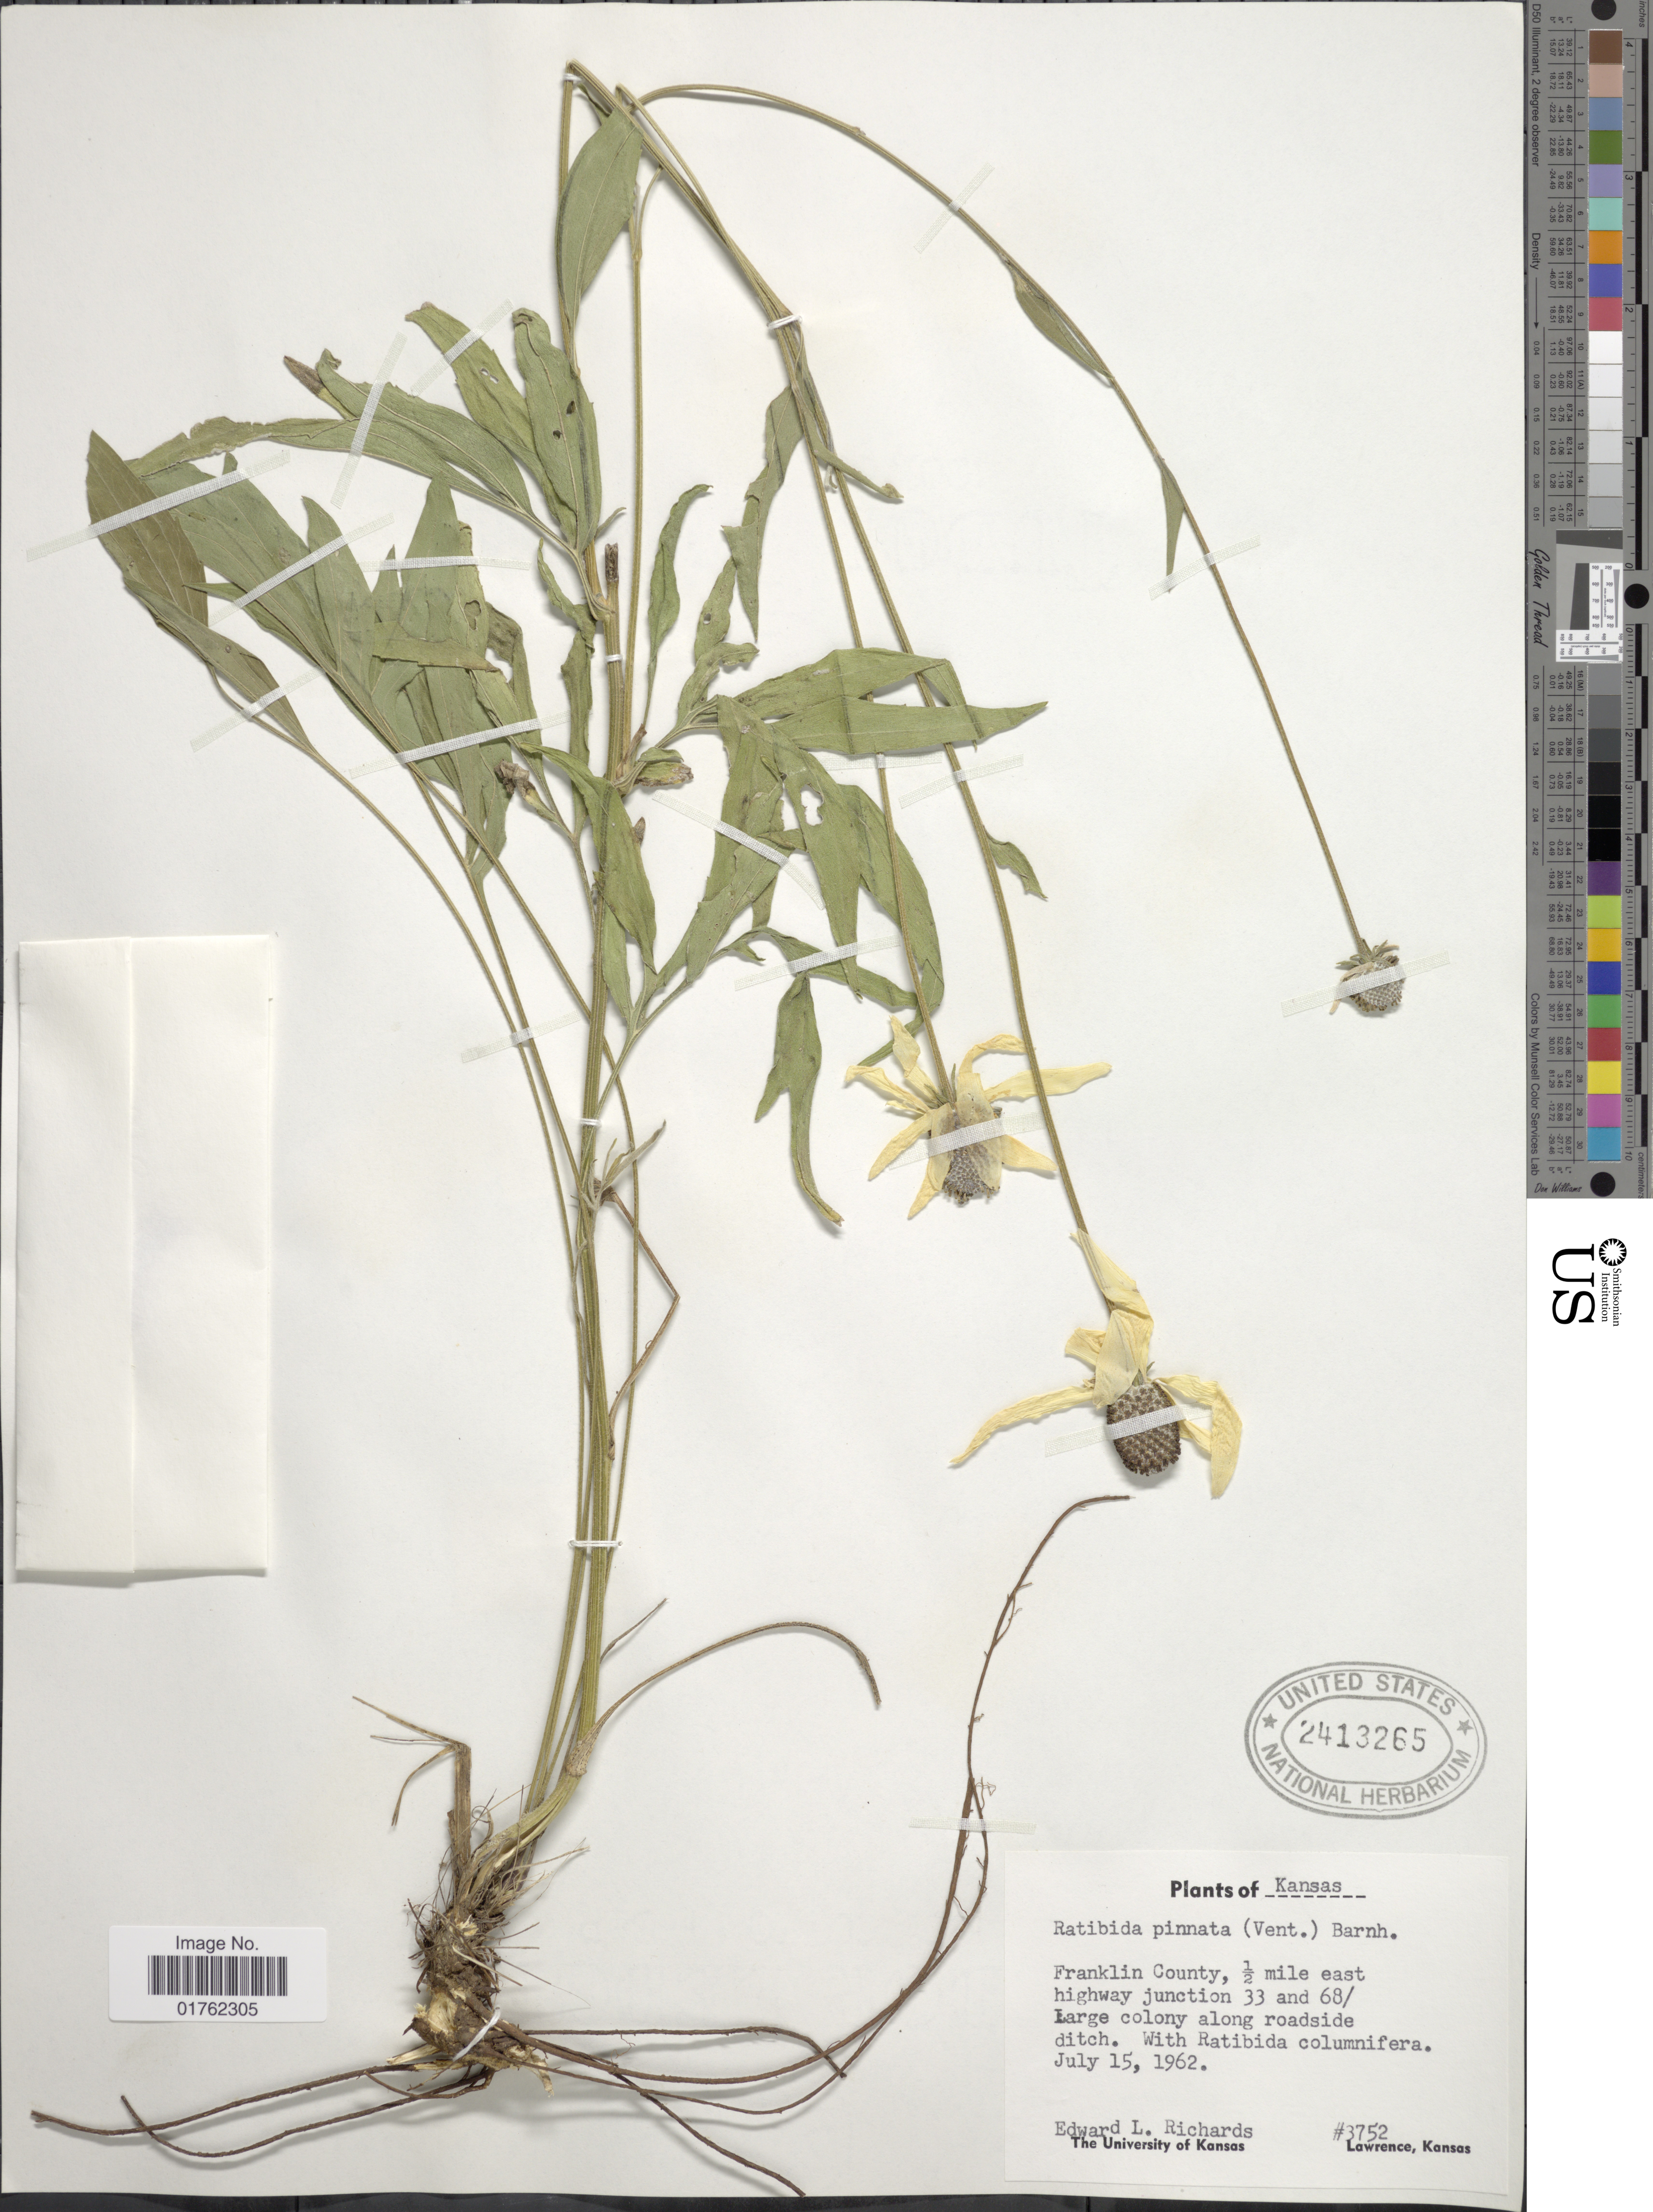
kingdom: Plantae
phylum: Tracheophyta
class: Magnoliopsida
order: Asterales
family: Asteraceae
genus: Ratibida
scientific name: Ratibida pinnata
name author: (Vent.) Barnhart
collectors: E. Richards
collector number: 3752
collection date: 1962-07-15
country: United States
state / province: Kansas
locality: Franklin County, ½ mile east highway junction 33 and 68/ Large colony along roadside ditch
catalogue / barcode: US 2413265